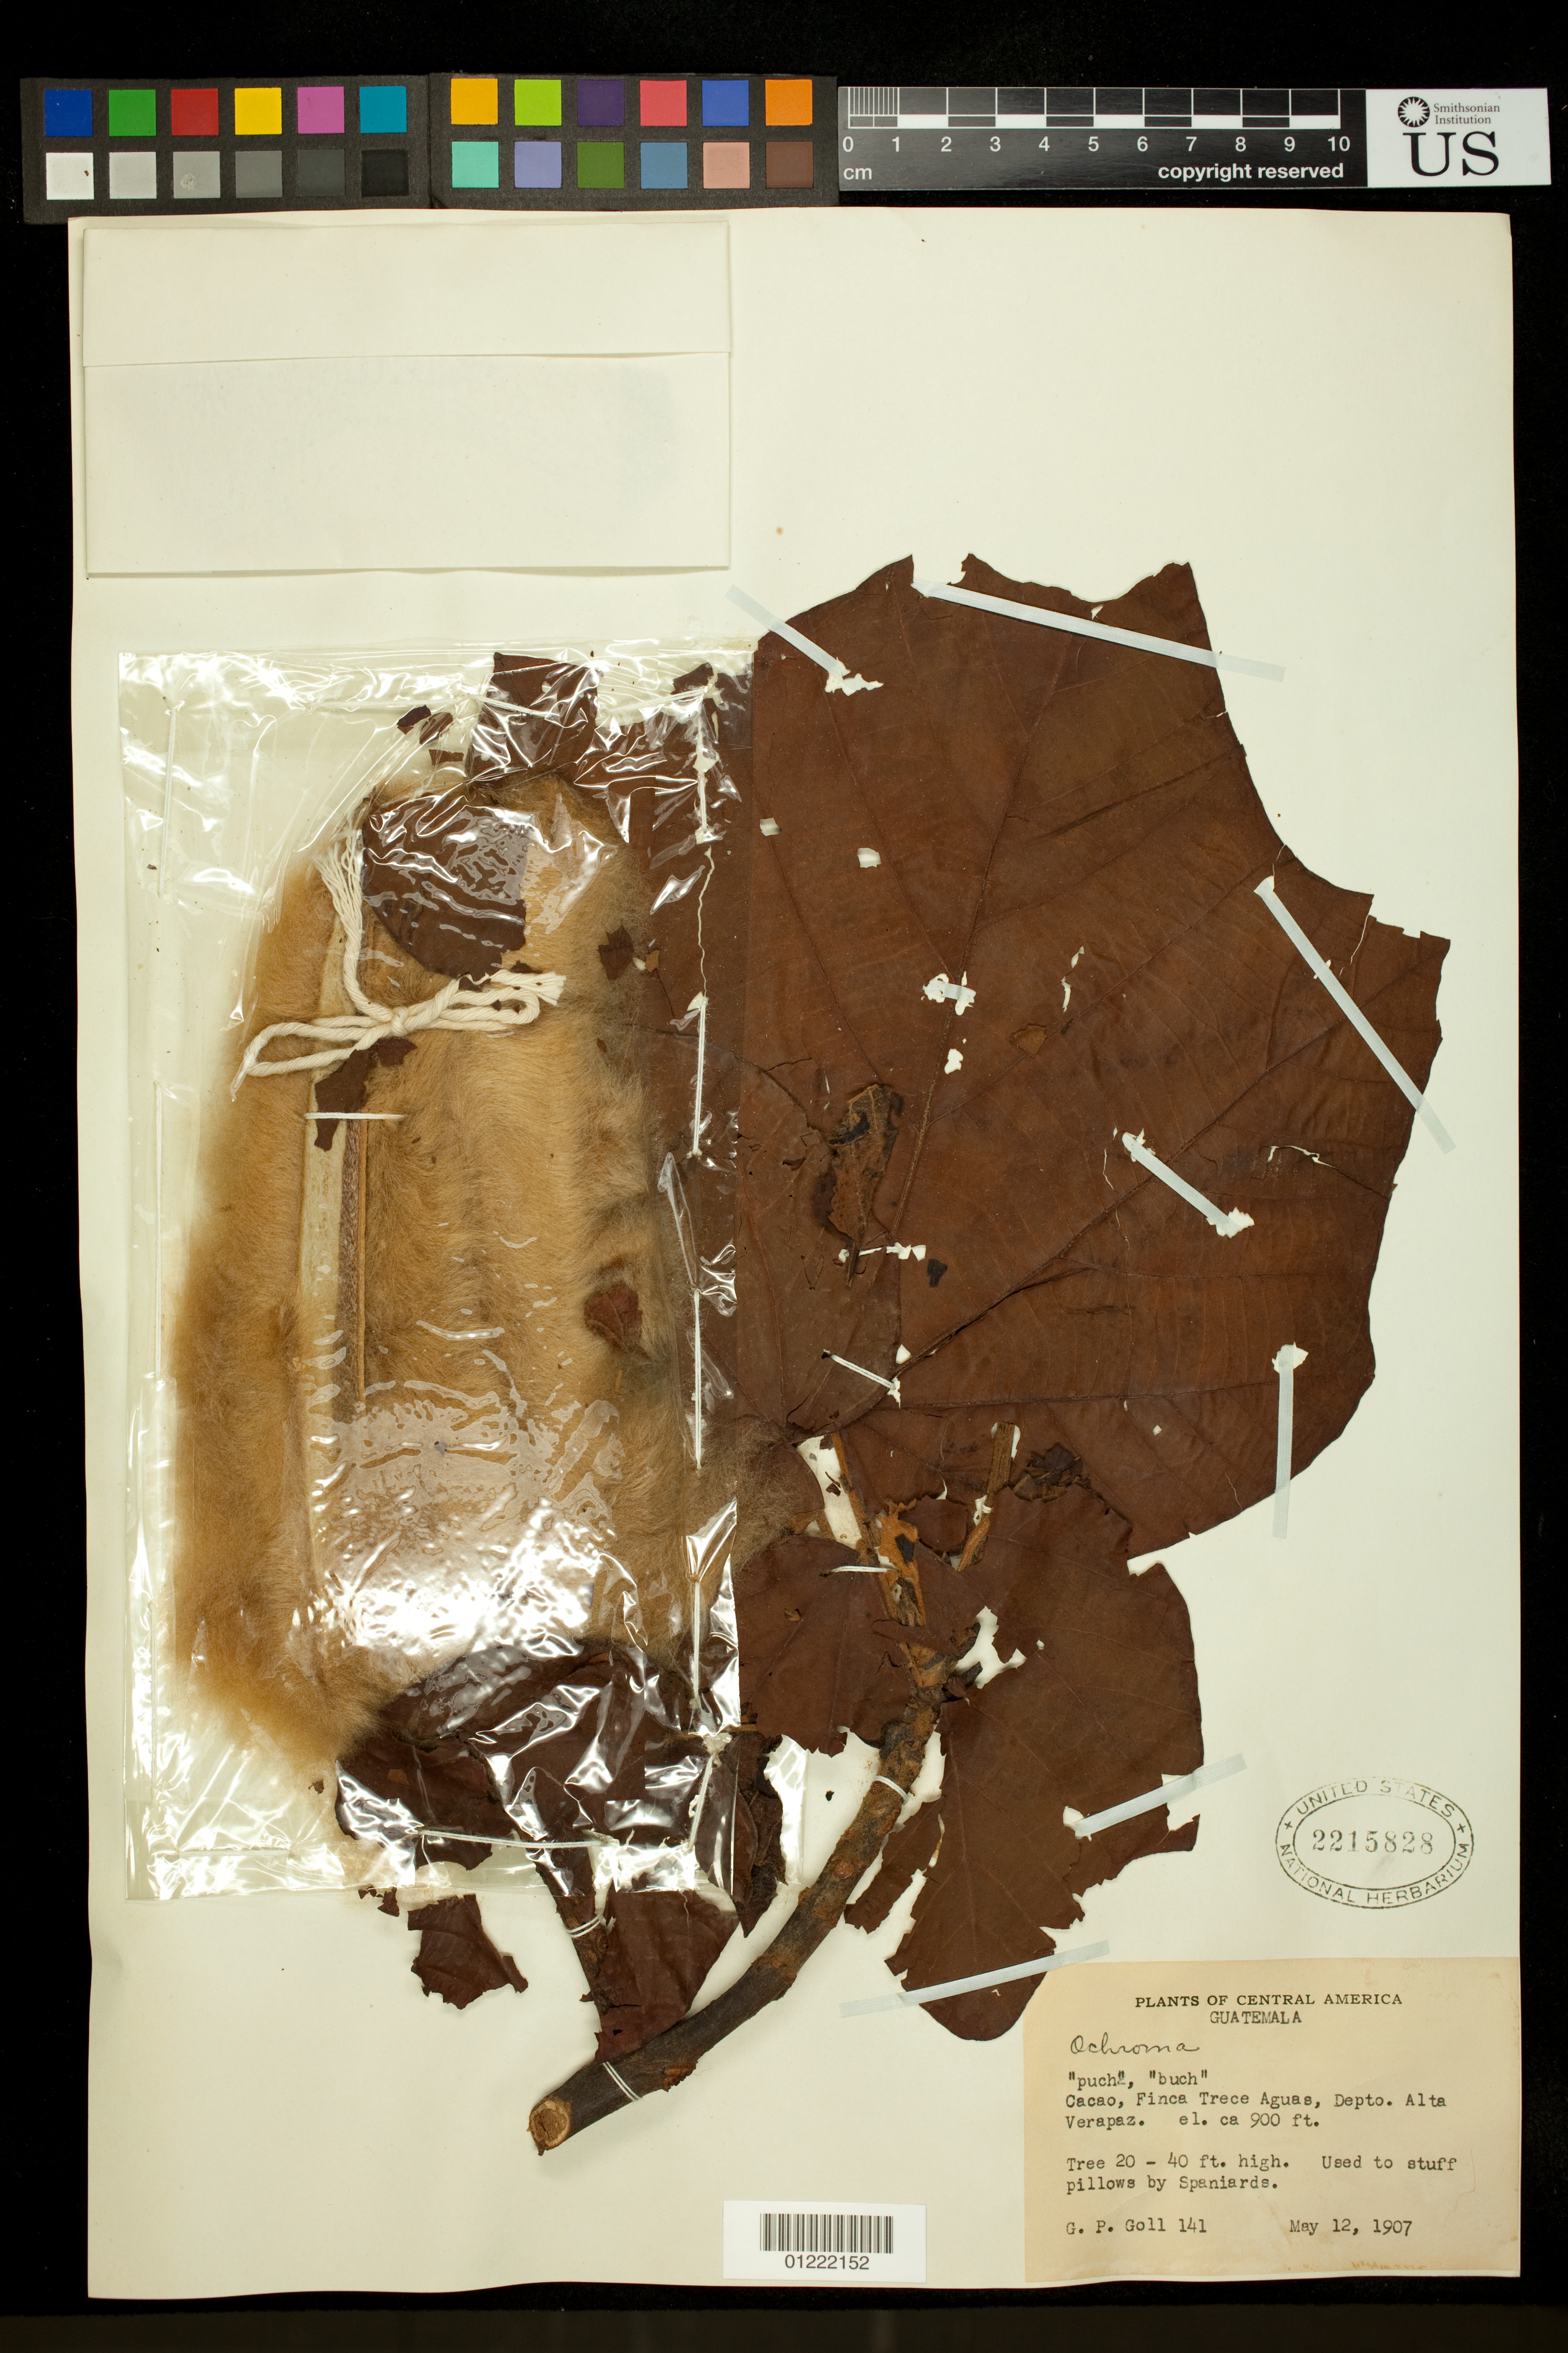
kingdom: Plantae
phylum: Tracheophyta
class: Magnoliopsida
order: Malvales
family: Malvaceae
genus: Ochroma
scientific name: Ochroma pyramidale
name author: (Cav. ex Lam.) Urb.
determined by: Dorr, L. J., (BOT), Smithsonian Institution - National Museum of Natural History (UNITED STATES)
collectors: G. Goll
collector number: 141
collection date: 1907-05-12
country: Guatemala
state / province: Alta Verapaz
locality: Cacao, Finca Trece Aguas.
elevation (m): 274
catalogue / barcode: US 2215828